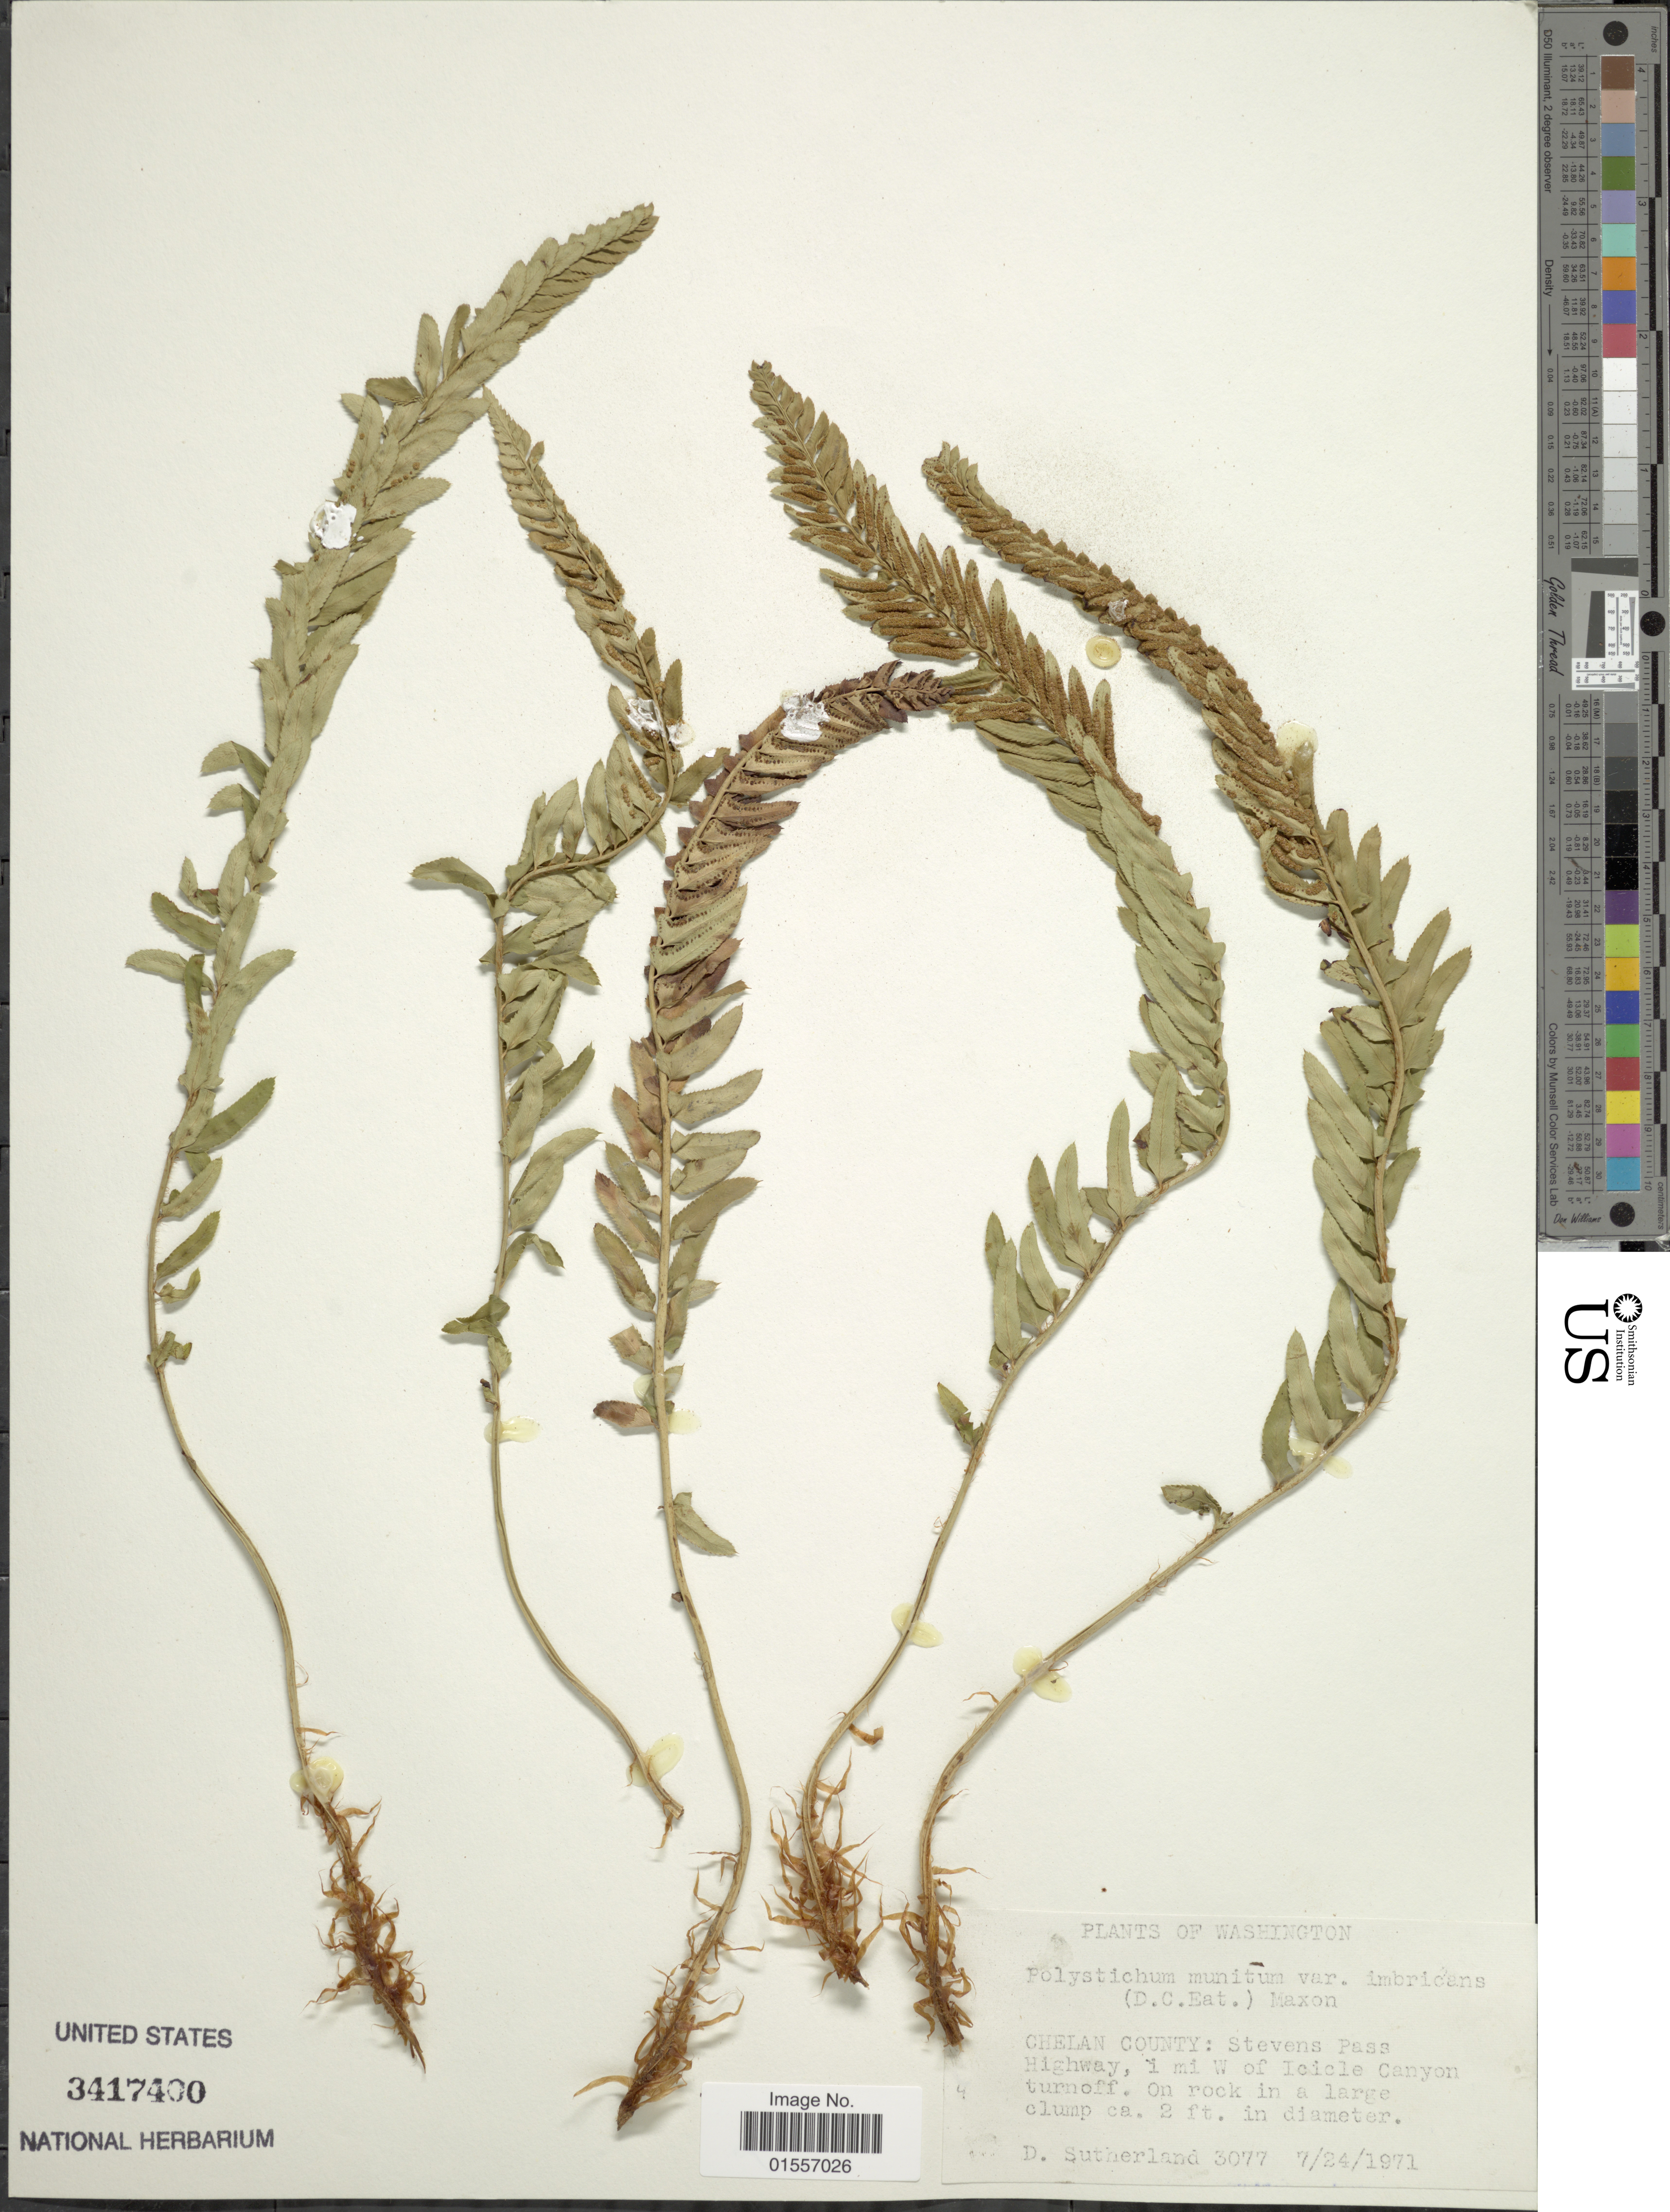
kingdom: Plantae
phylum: Tracheophyta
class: Polypodiopsida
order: Polypodiales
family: Dryopteridaceae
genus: Polystichum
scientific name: Polystichum imbricans subsp. imbricans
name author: (D.C. Eaton) D.H. Wagner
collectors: D. Sutherland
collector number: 3077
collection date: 1971-07-24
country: United States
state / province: Washington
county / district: Chelan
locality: Chelan County: Stevens Pass Highway, 1 mi W of Icicle Canyon turnoff. On rock in a large clump.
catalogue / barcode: US 3417400